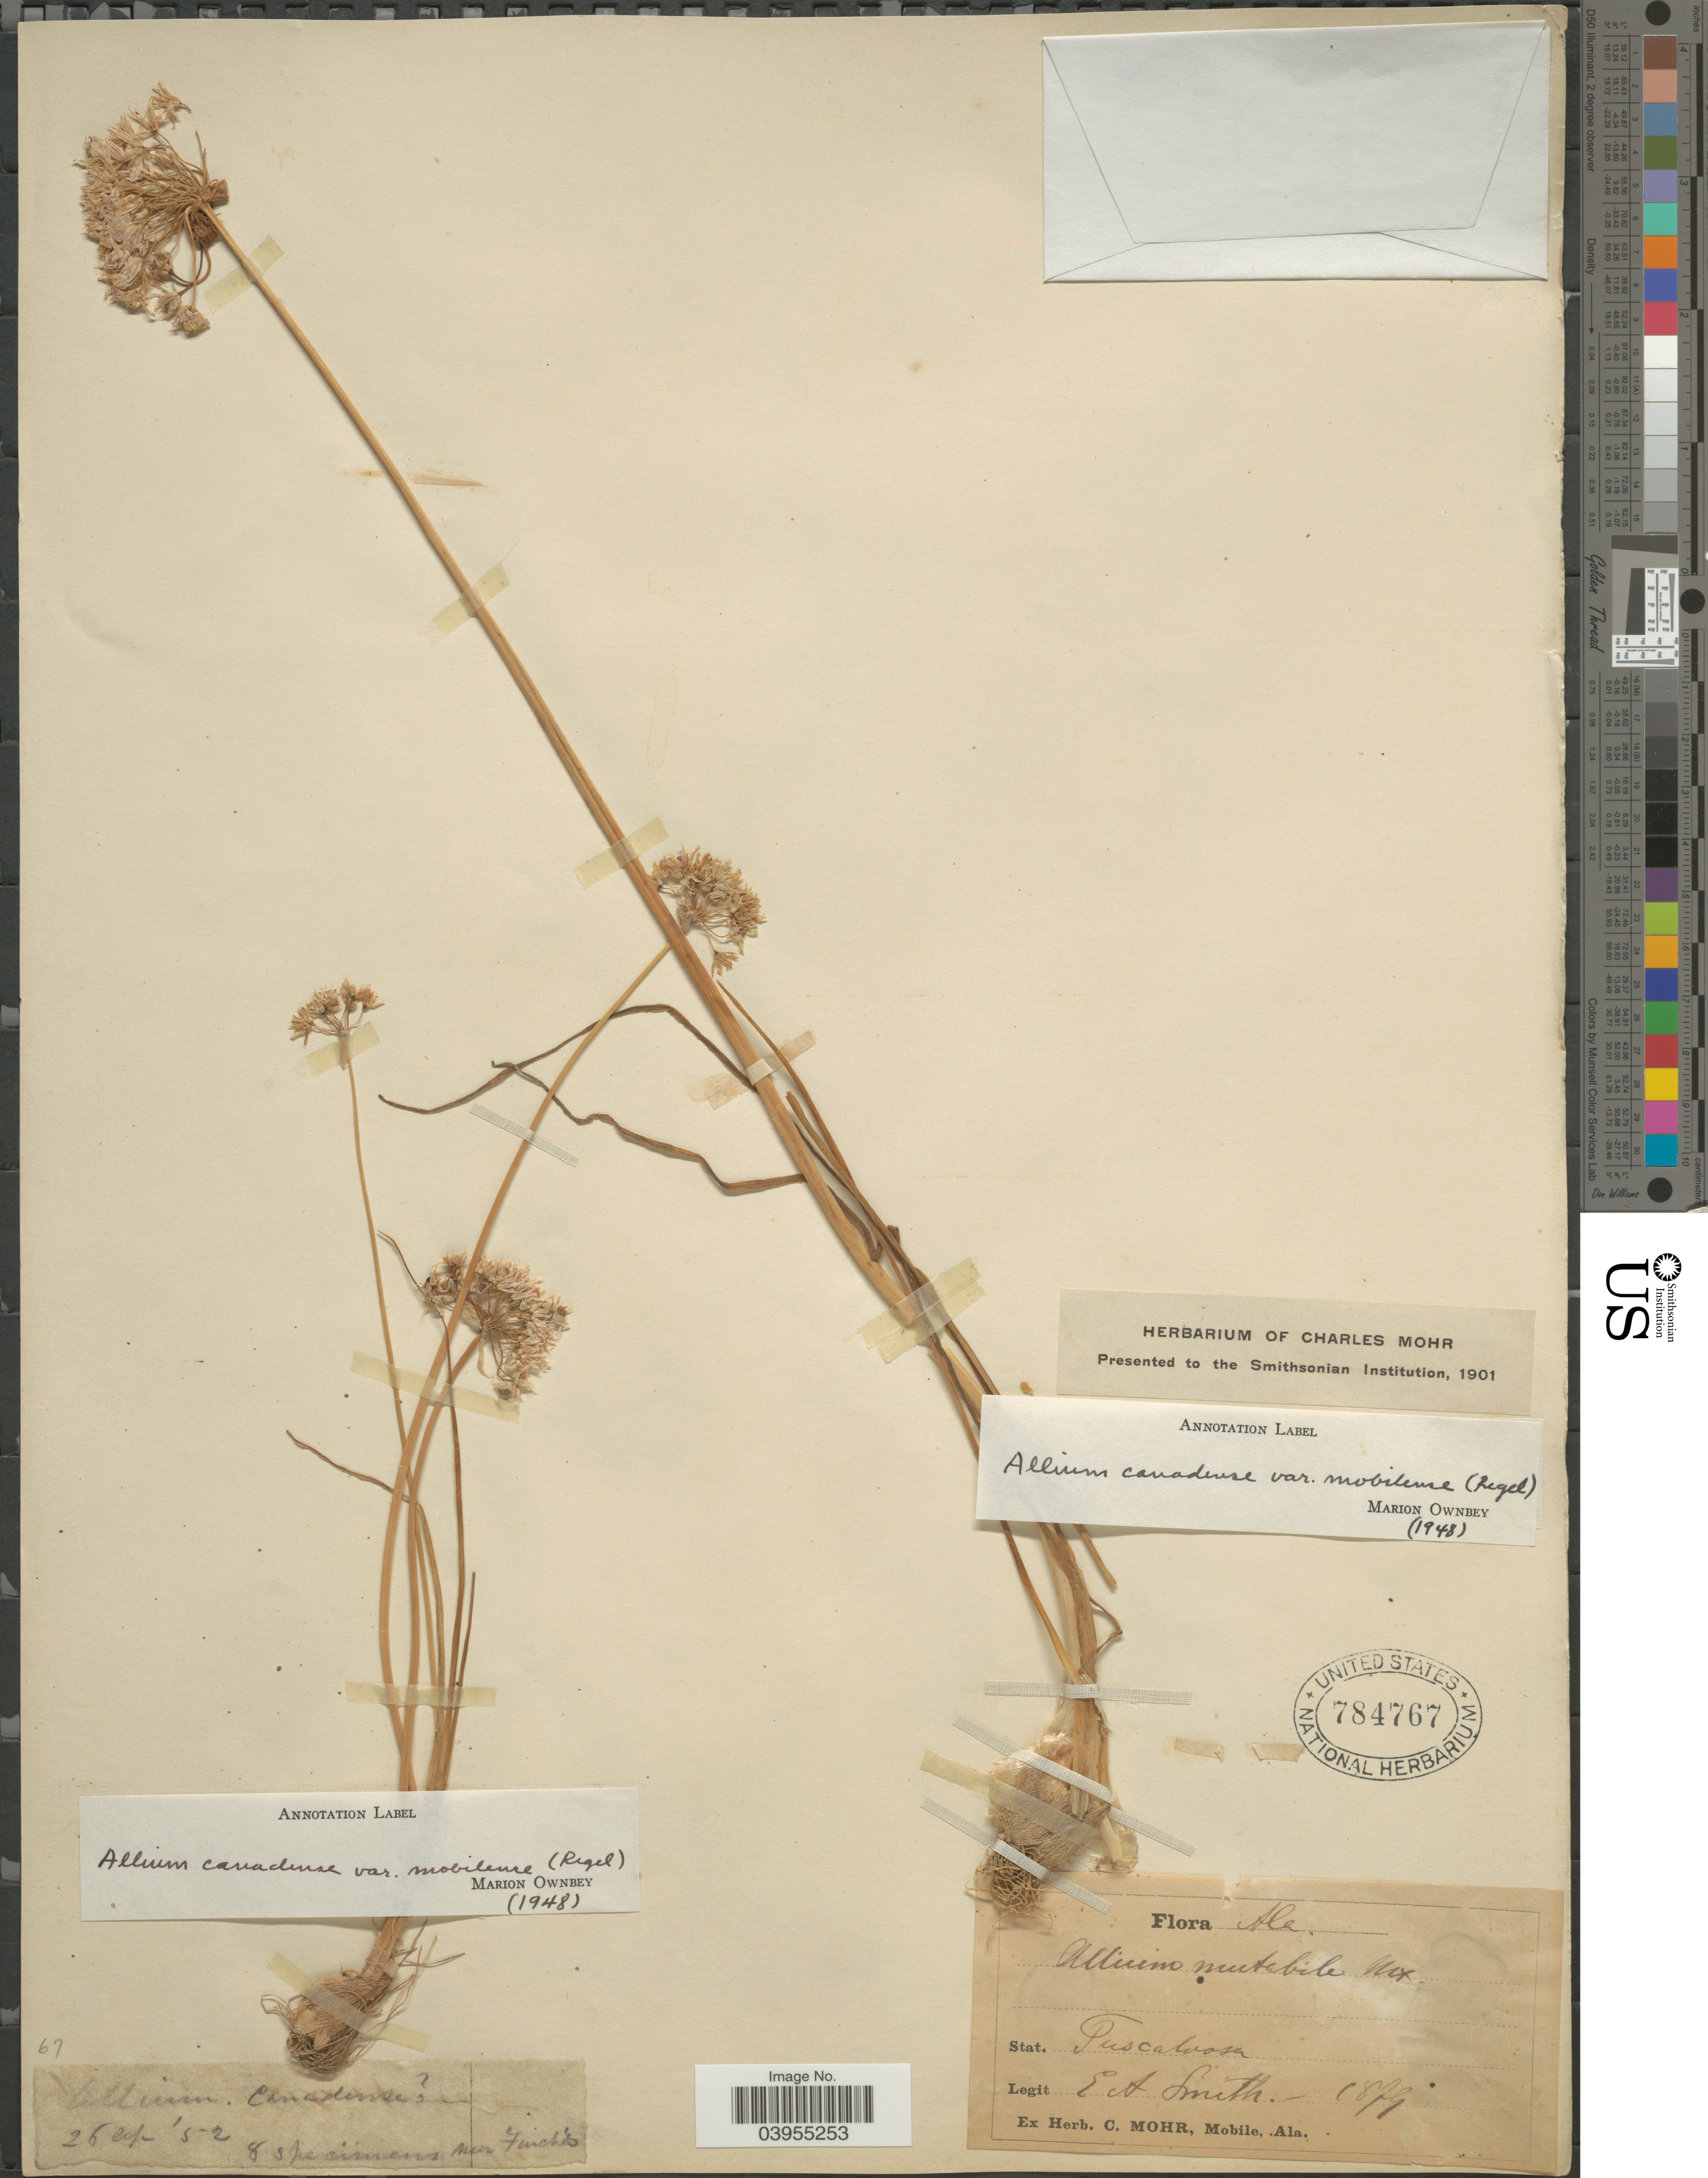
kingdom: Plantae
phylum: Tracheophyta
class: Liliopsida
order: Asparagales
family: Amaryllidaceae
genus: Allium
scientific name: Allium canadense var. mobilense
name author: (Regel) Traub & Ownbey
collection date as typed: Transcribed d/m/y: 26/4/52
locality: Near Finch's.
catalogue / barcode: US 784767